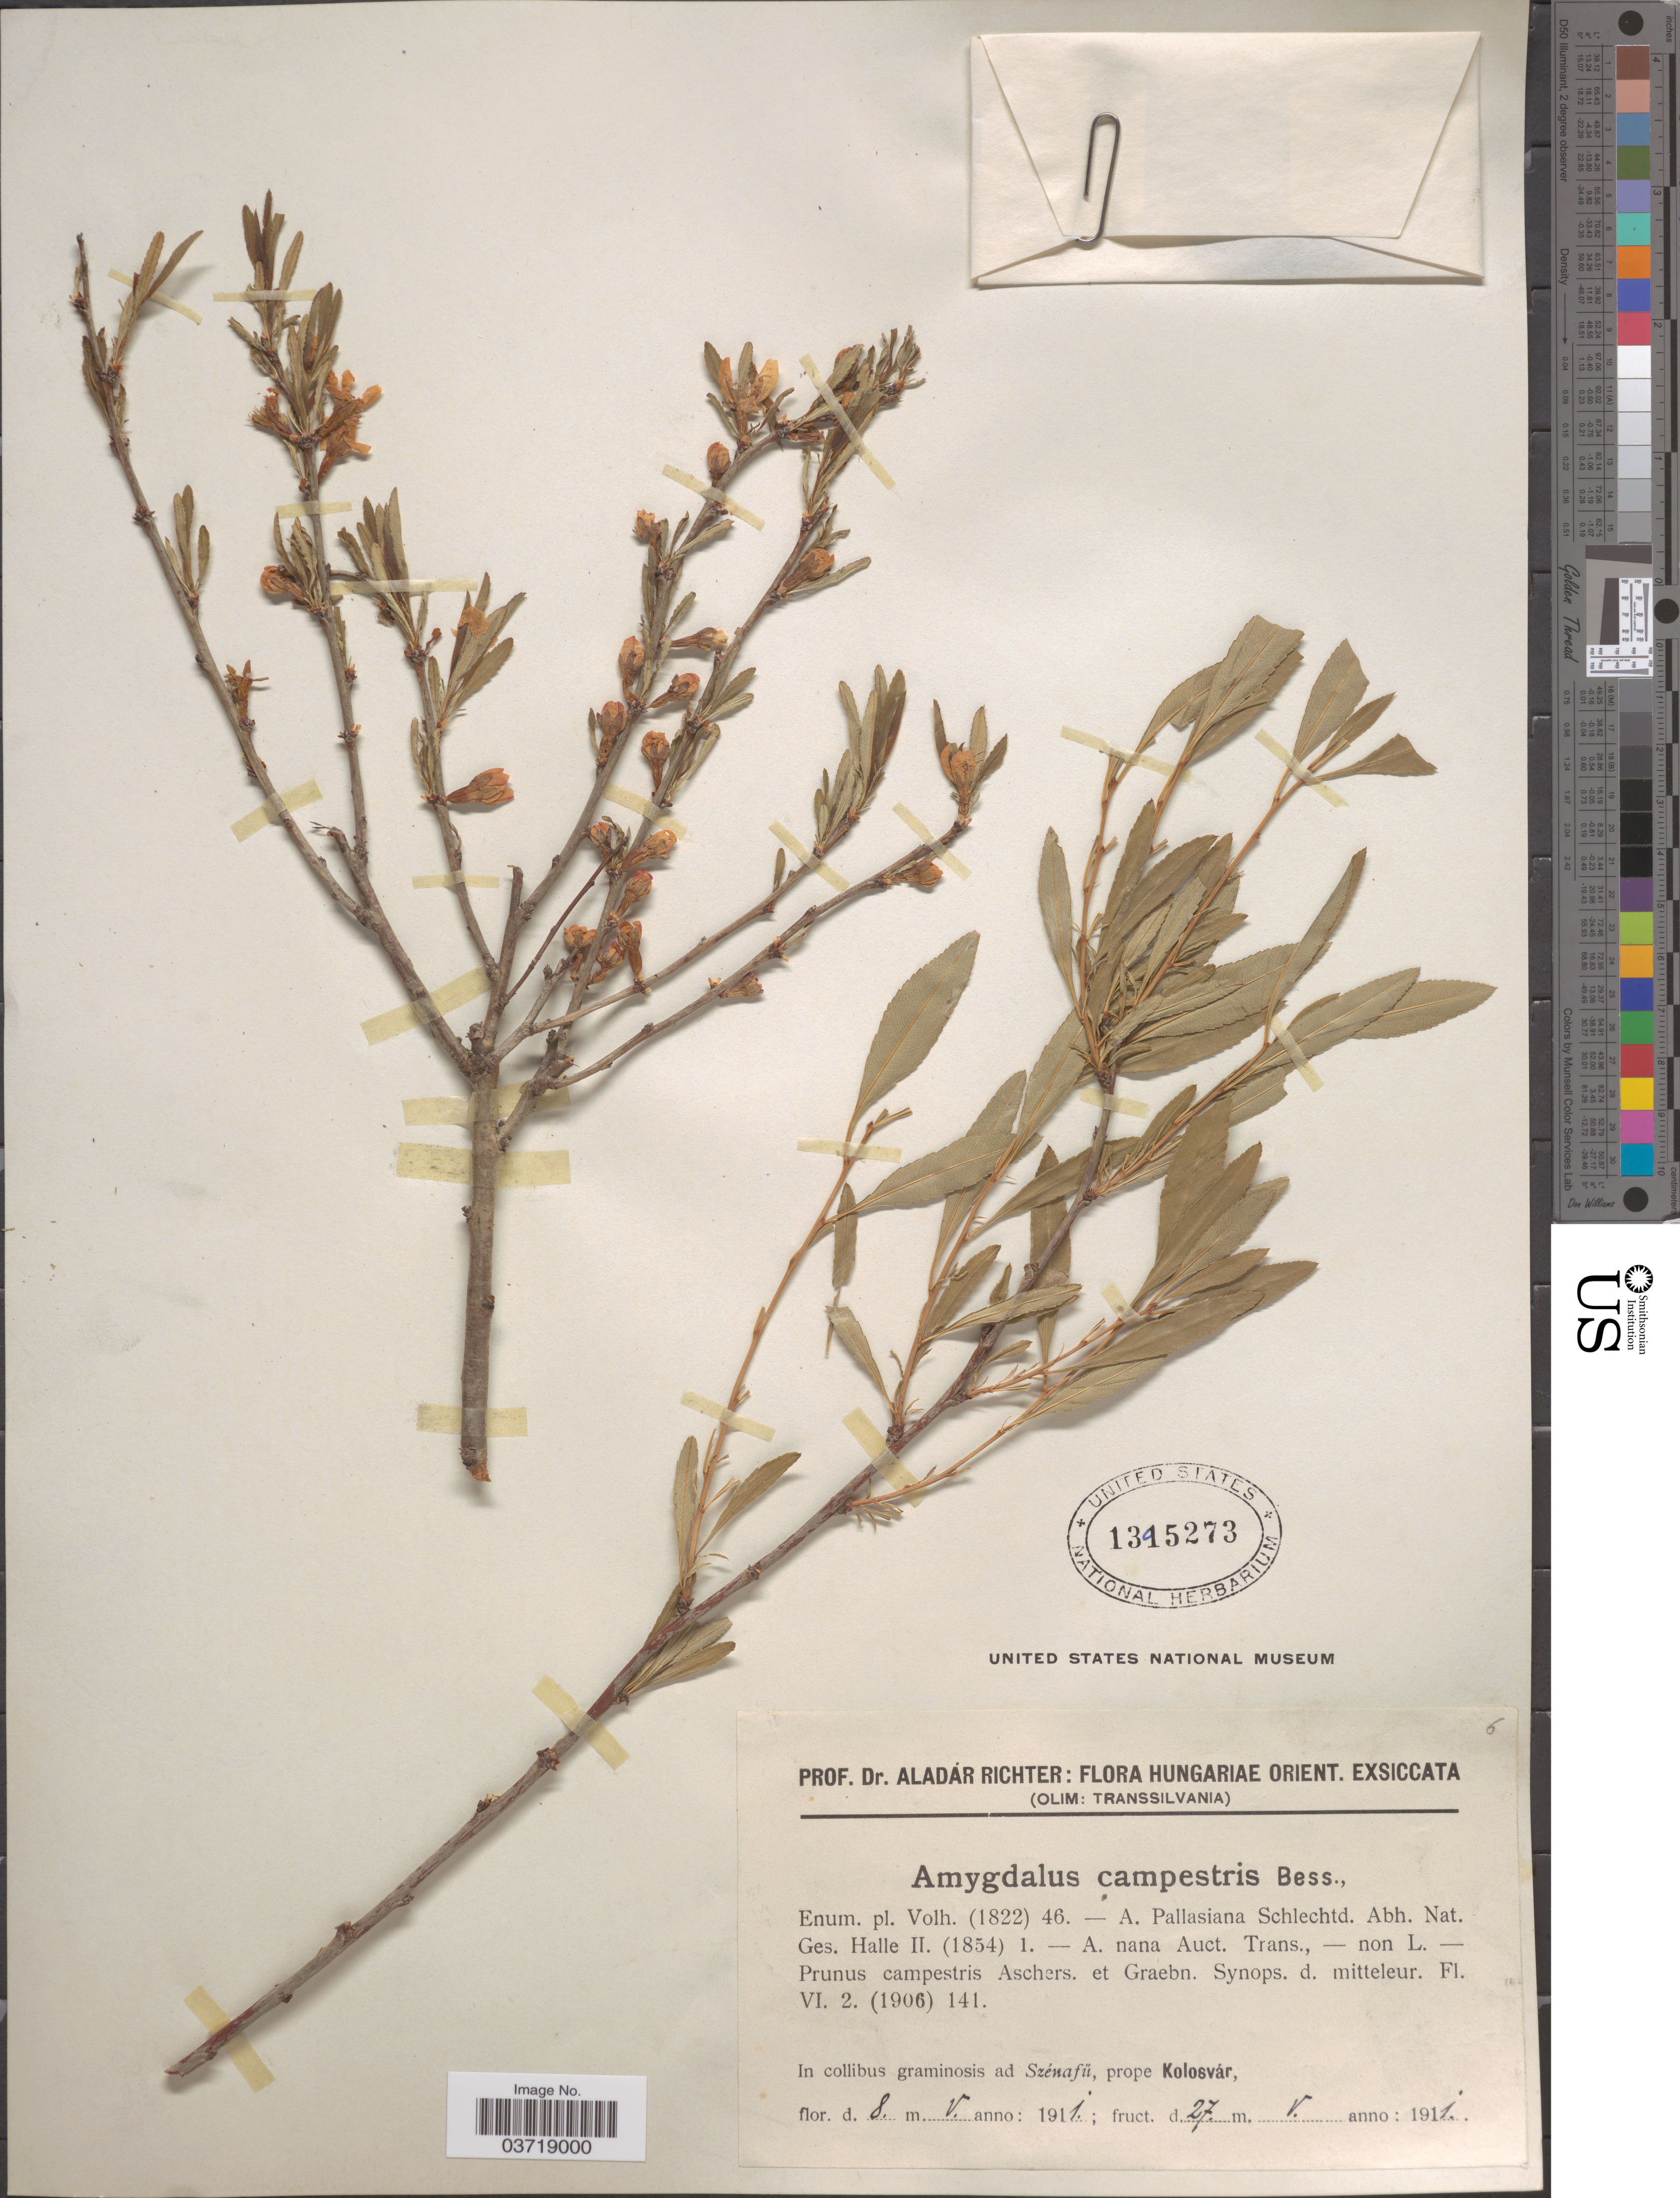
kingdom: Plantae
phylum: Tracheophyta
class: Magnoliopsida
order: Rosales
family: Rosaceae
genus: Prunus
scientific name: Prunus tenella var. campestris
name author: (Besser) Rehder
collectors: A. Richter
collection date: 1911-05-08/1911-05-27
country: Hungary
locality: In collibus graminosis ad Szénafü, prope Kolosvár.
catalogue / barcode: US 1395273